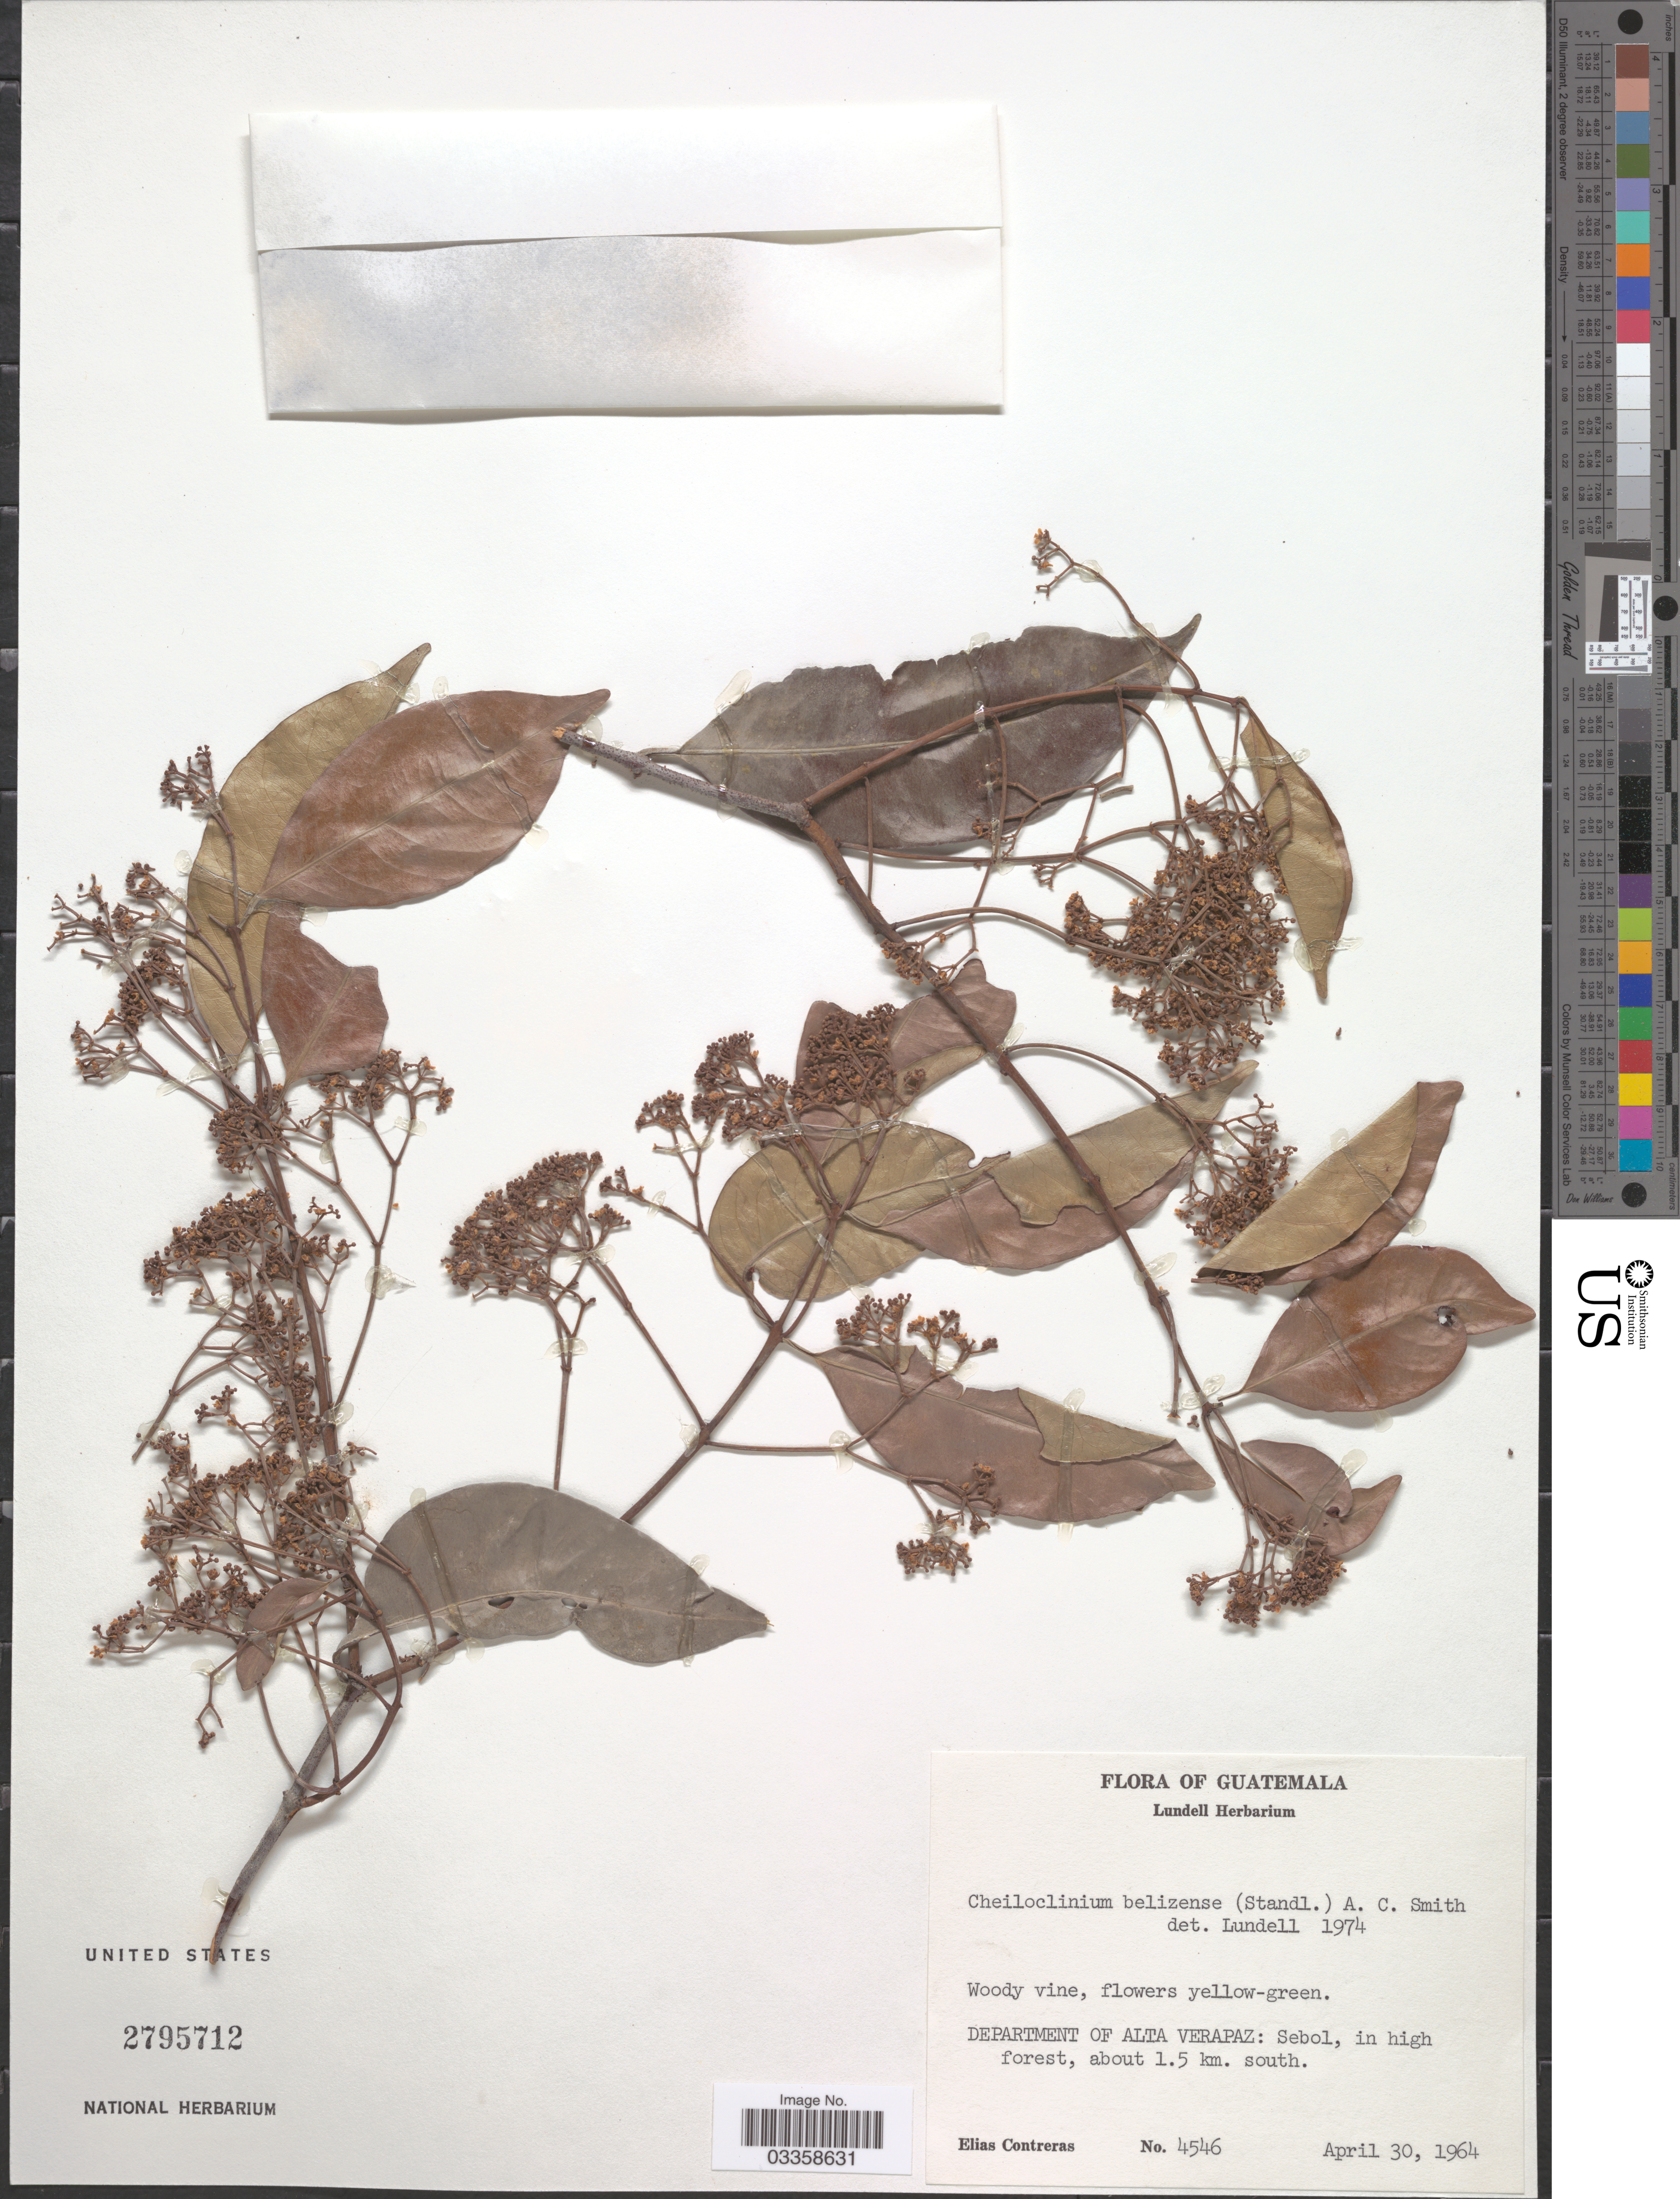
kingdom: Plantae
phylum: Tracheophyta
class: Magnoliopsida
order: Celastrales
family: Celastraceae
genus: Cheiloclinium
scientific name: Cheiloclinium belizense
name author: (Standl.) A.C. Sm.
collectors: E. Contreras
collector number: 4546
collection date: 1964-04-30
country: Guatemala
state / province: Alta Verapaz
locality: Department of Alta Verapaz: Sebol, about 1.5 km. south.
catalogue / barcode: US 2795712